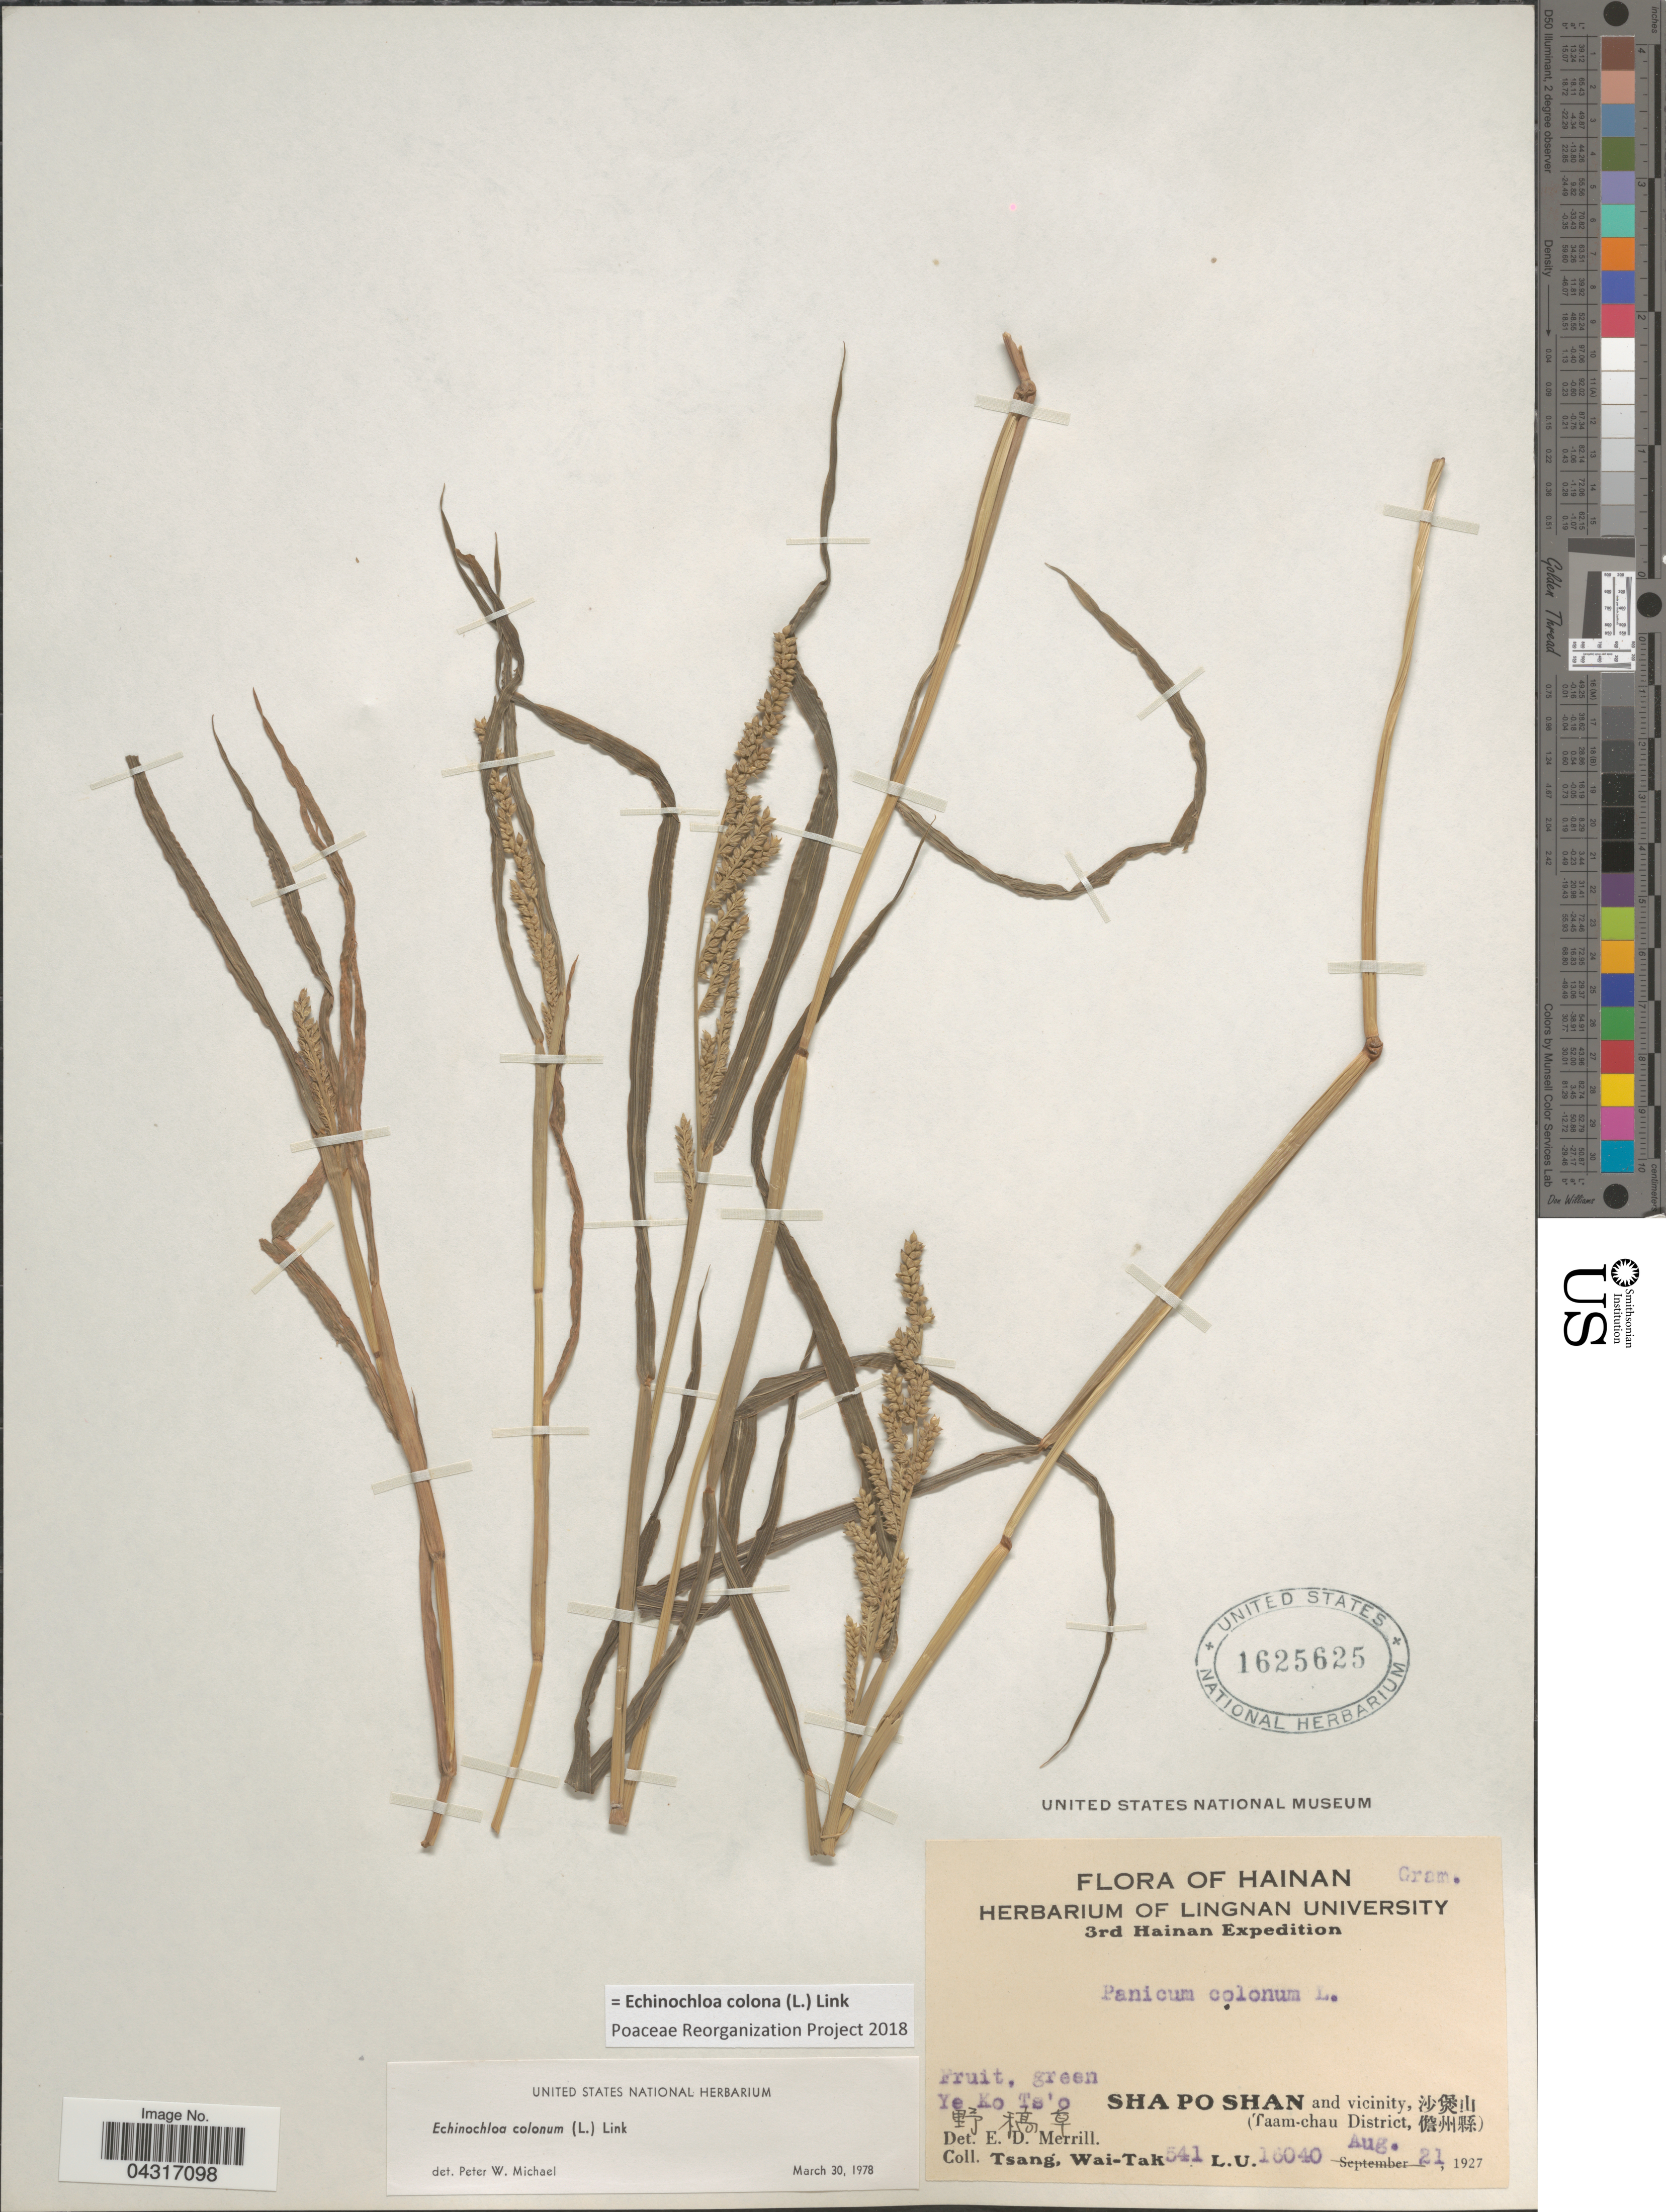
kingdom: Plantae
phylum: Tracheophyta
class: Liliopsida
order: Poales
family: Poaceae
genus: Echinochloa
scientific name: Echinochloa colona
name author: (L.) Link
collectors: W. T. Tsang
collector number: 541L.U.16040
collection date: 1927-08-21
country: China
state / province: Hainan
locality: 3rd Hainan E[Foreign script]pedition. Ye Ko Ts'o [Foreign script]. Sha Po Shan and vicinity, [Foreign script] (Taam-chau District, [Foreign script]).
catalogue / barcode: US 1625625